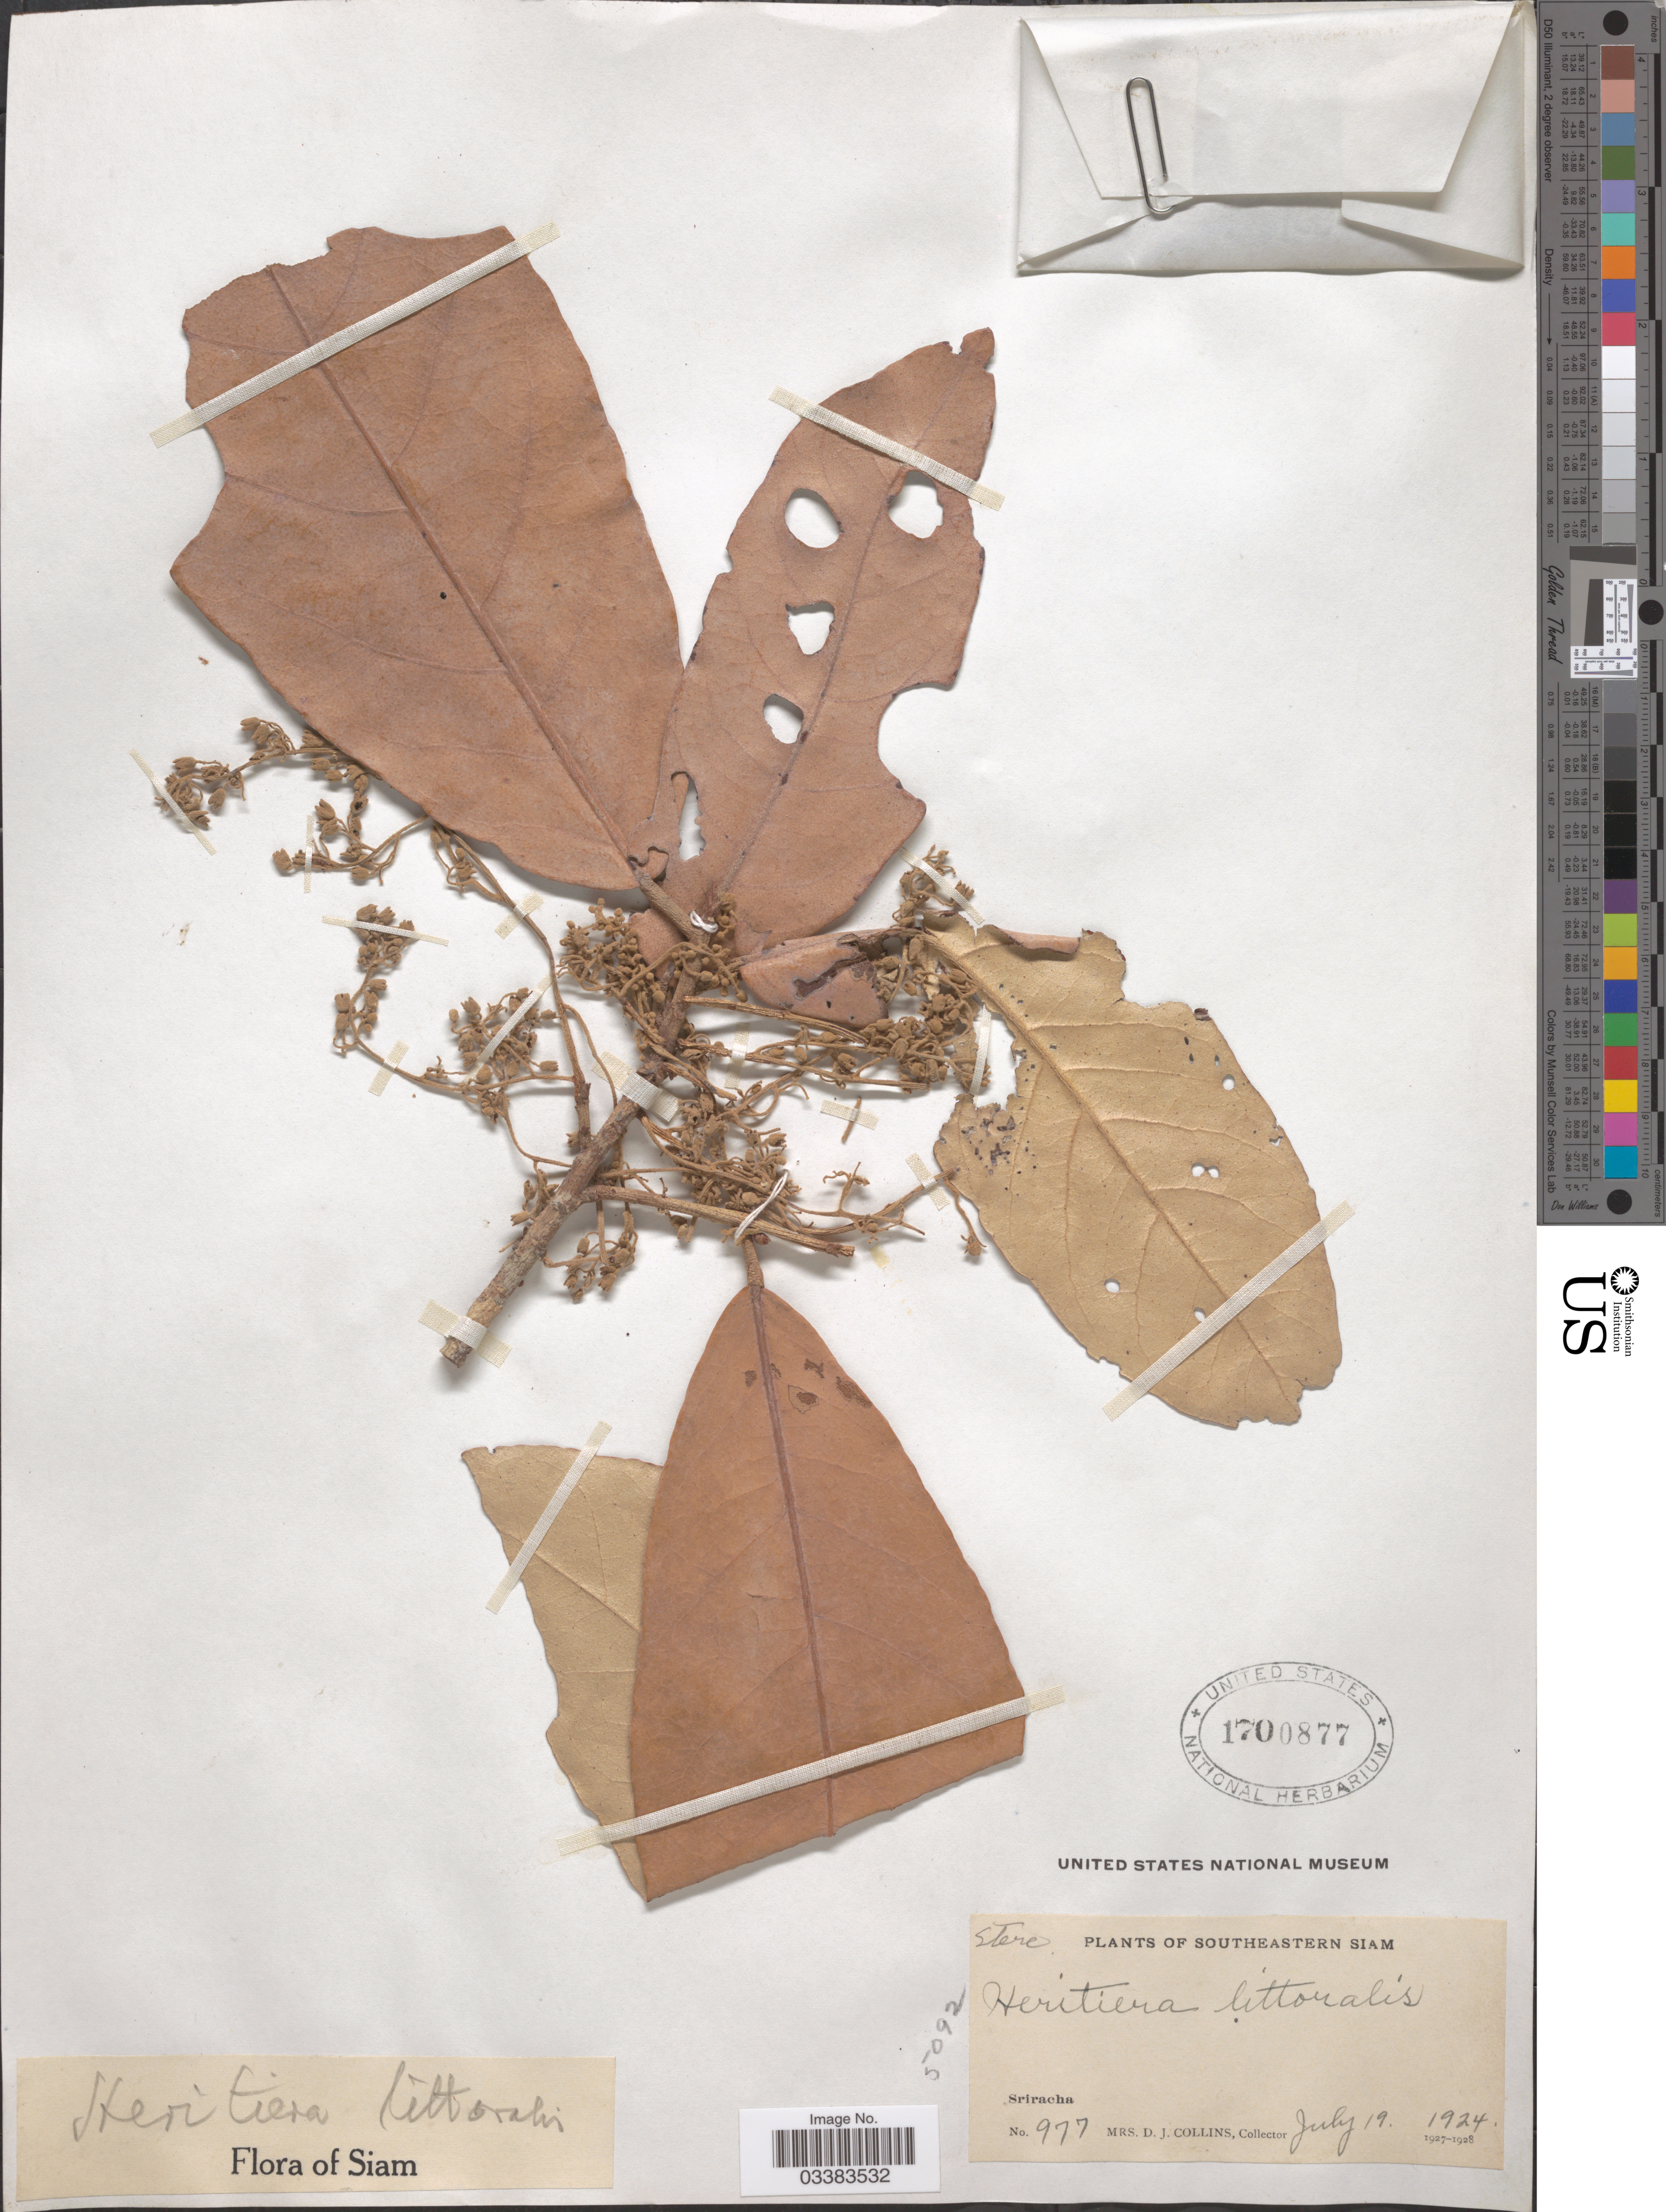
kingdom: Plantae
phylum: Tracheophyta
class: Magnoliopsida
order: Malvales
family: Malvaceae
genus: Heritiera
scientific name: Heritiera littoralis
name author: Aiton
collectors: Mrs. D. J. Collins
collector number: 977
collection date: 1924-07-19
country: Thailand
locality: Southeastern Siam. Sriracha.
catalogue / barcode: US 1700877